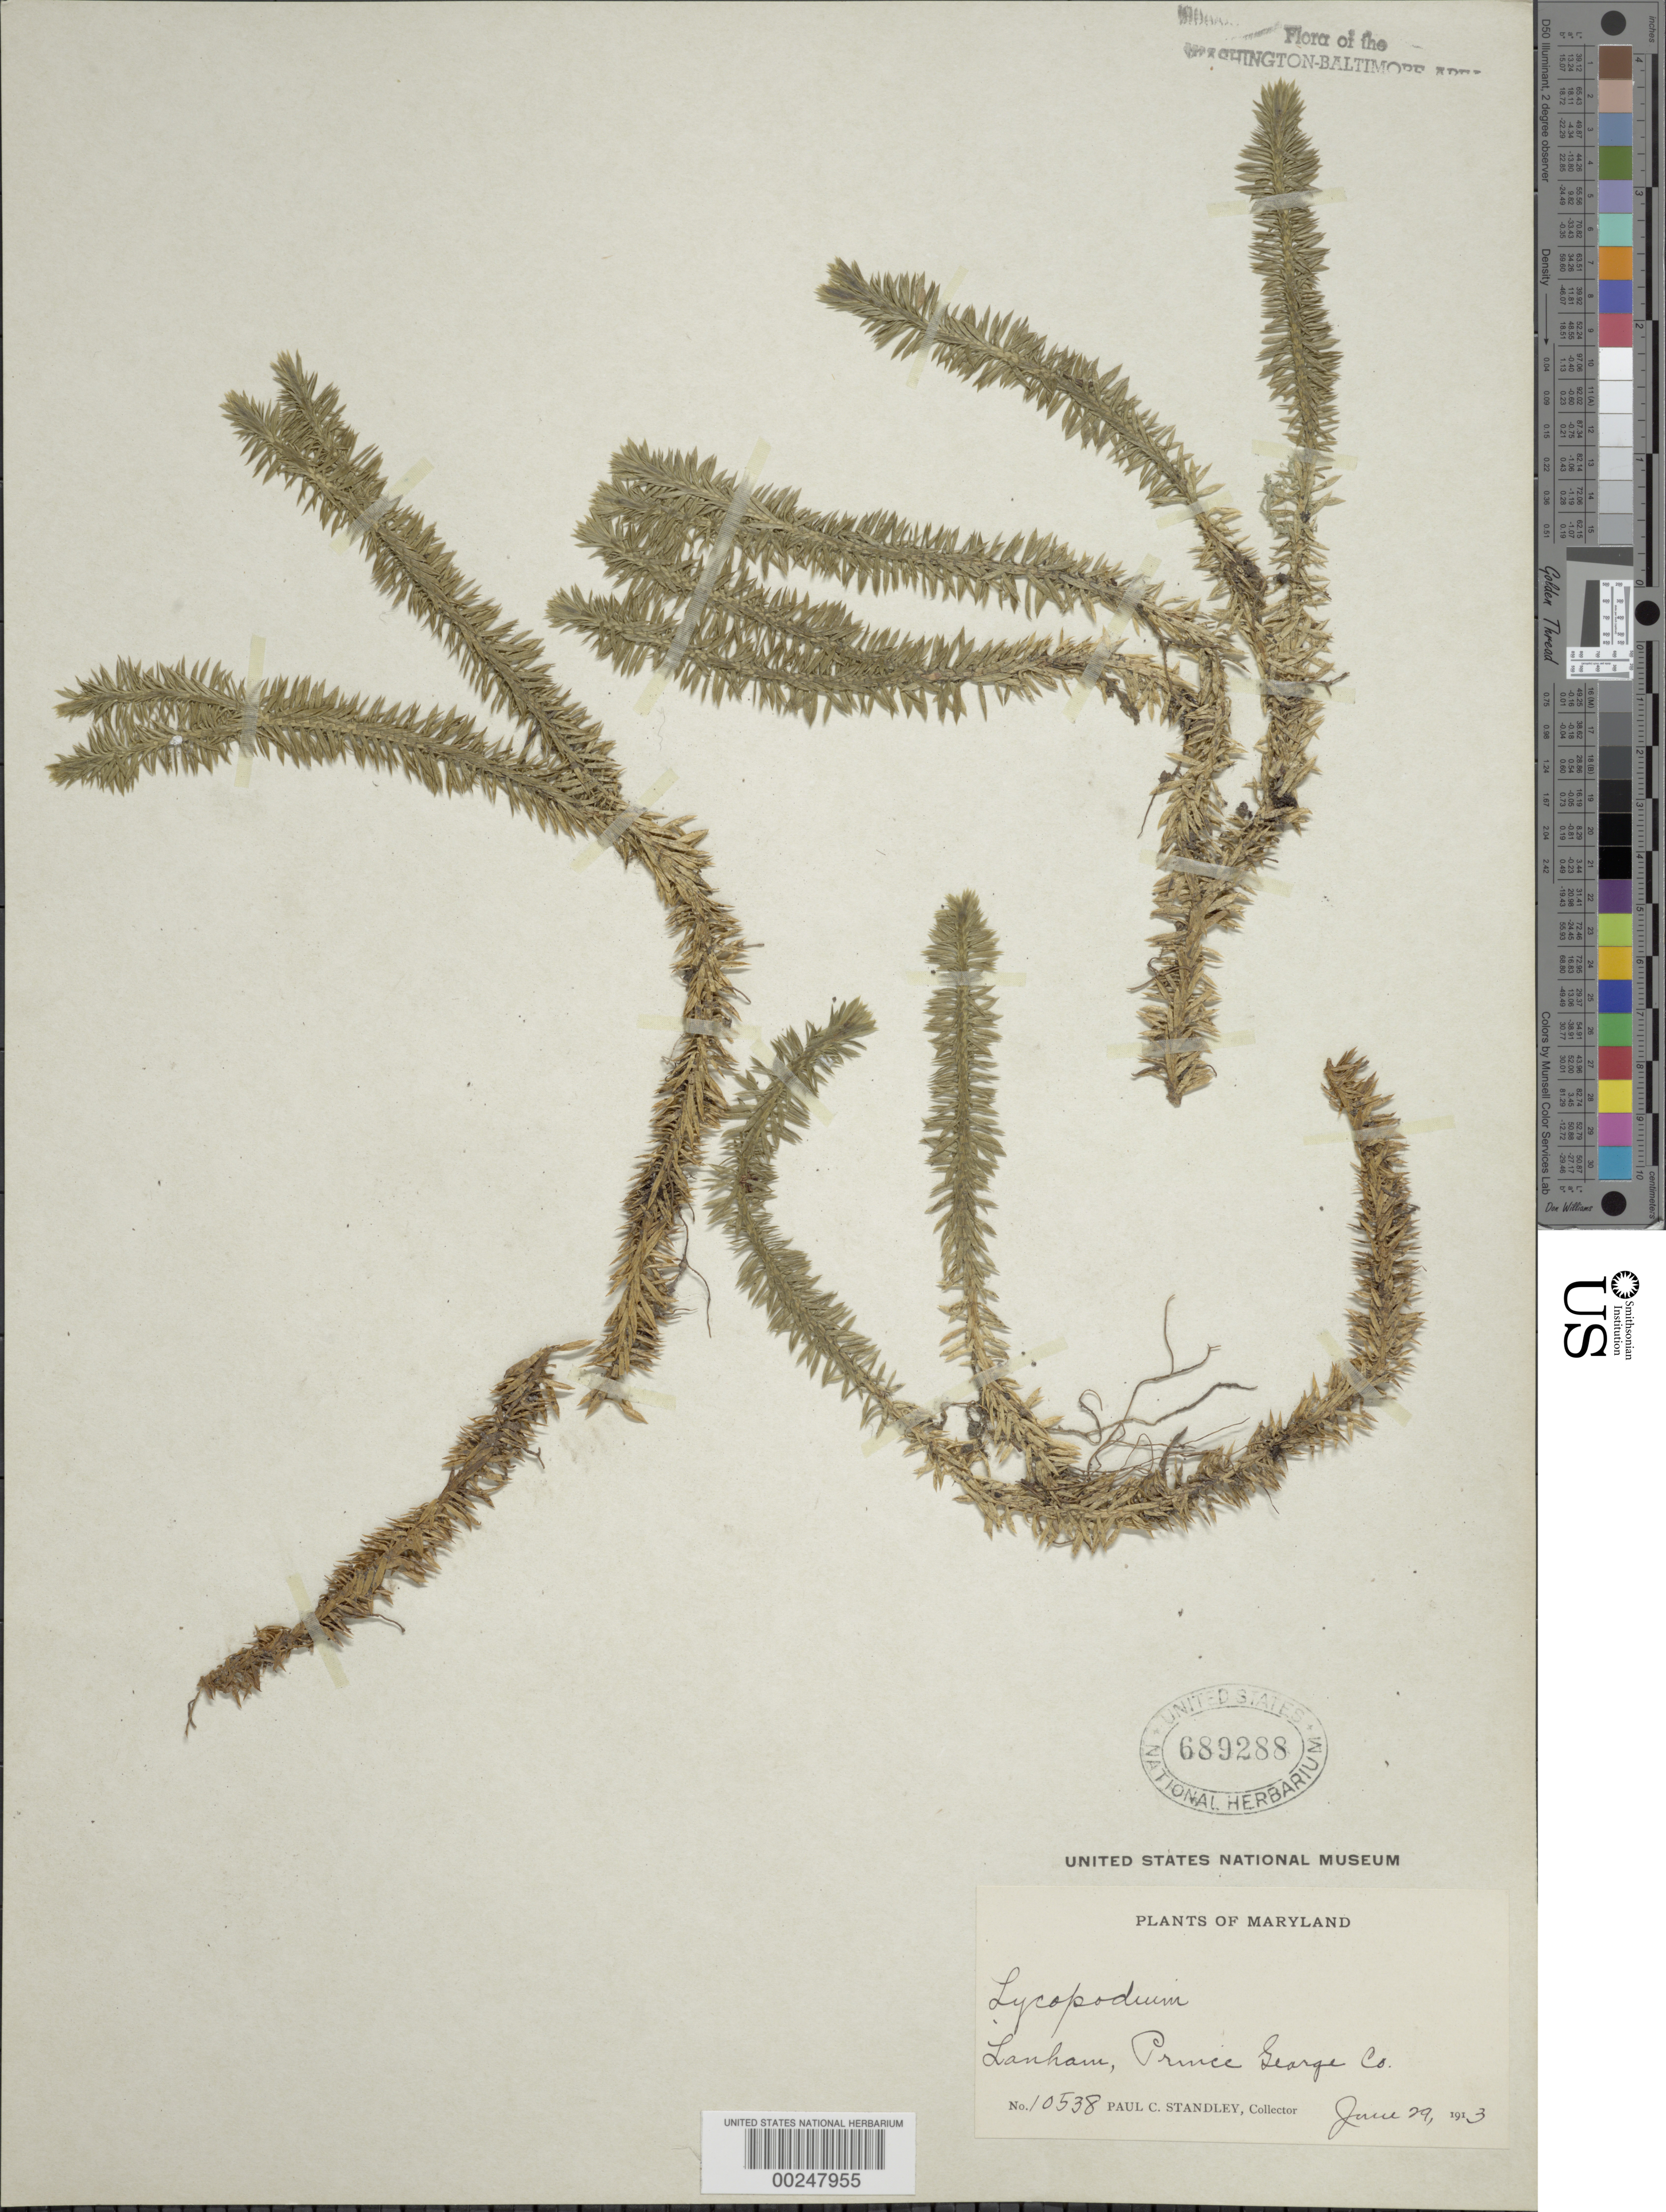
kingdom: Plantae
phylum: Tracheophyta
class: Lycopodiopsida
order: Lycopodiales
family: Lycopodiaceae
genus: Huperzia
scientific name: Huperzia lucidula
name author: (Michx.) Trevis.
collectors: P. C. Standley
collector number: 10538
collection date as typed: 29 Jun 1913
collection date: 1913-06-29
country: United States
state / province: Maryland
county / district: Prince George's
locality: Lanham vicinity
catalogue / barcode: US 689288